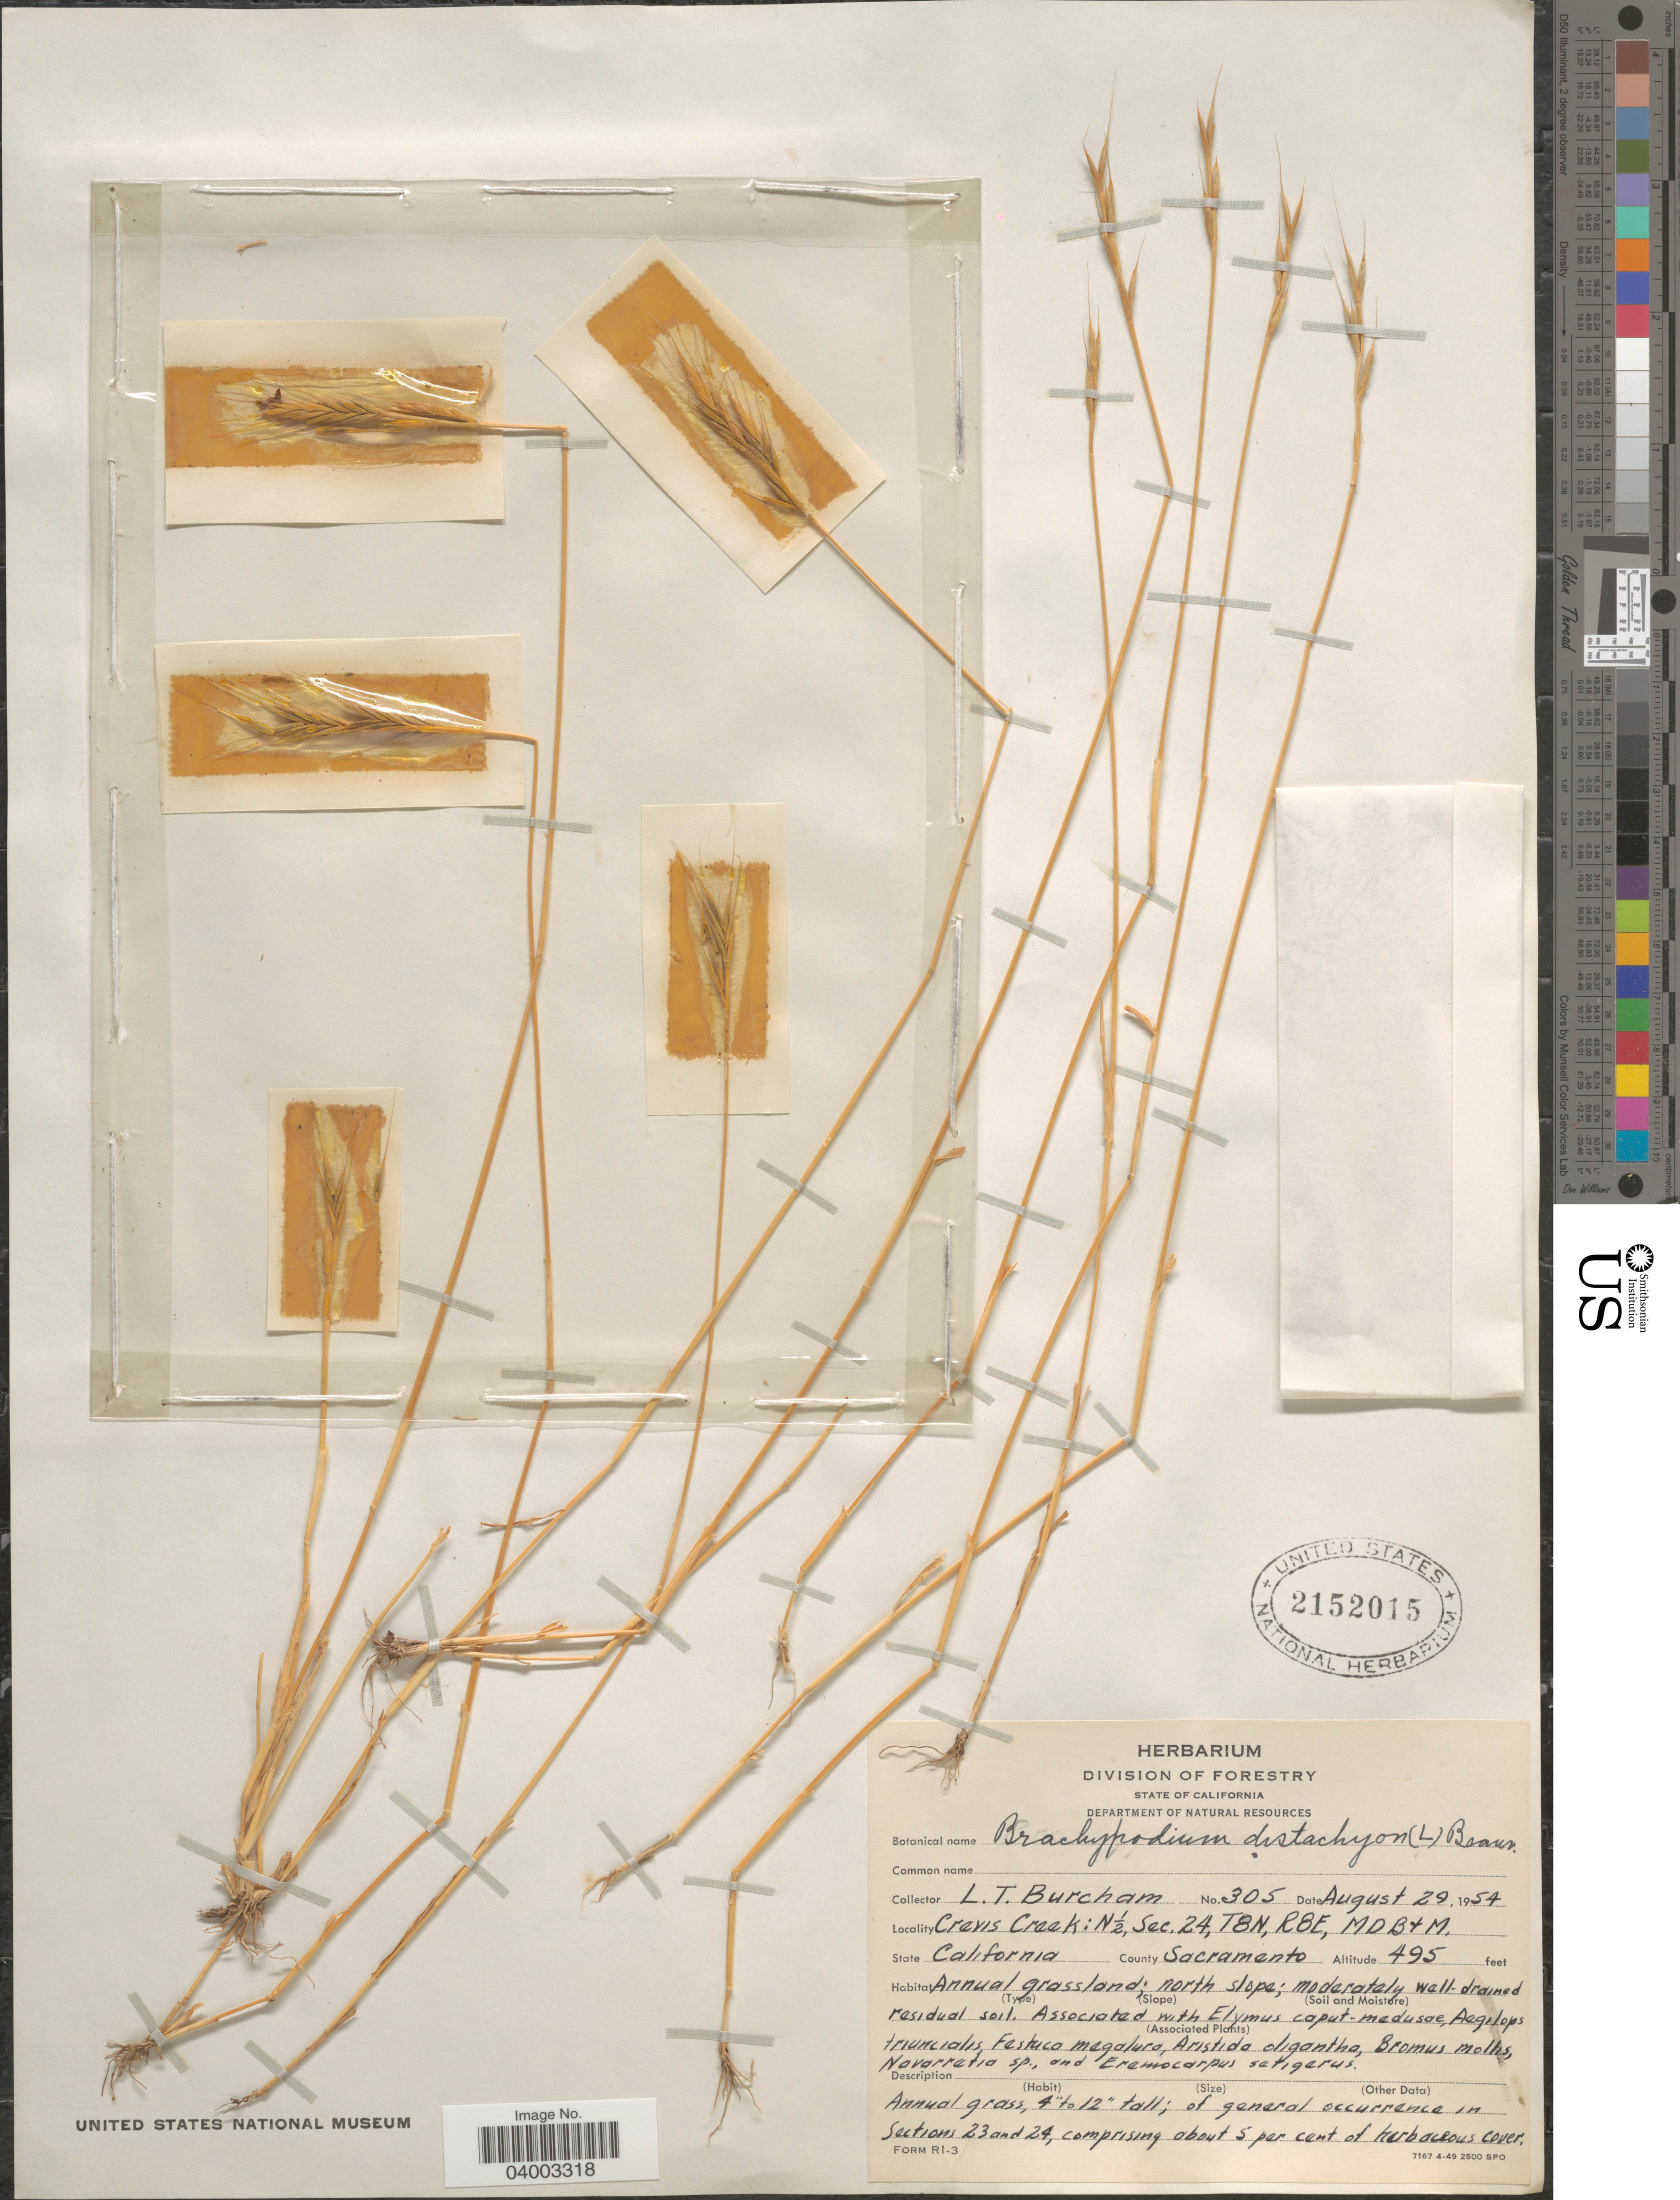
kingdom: Plantae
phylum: Tracheophyta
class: Liliopsida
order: Poales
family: Poaceae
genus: Brachypodium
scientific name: Brachypodium distachyon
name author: (L.) P. Beauv.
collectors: L. Burcham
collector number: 305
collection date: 1954-08-29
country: United States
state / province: California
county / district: Sacramento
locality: Crevis Creek: N½, Sec. 24, T8N, R8E, MDB&M. County Sacramento.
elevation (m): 151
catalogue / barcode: US 2152015